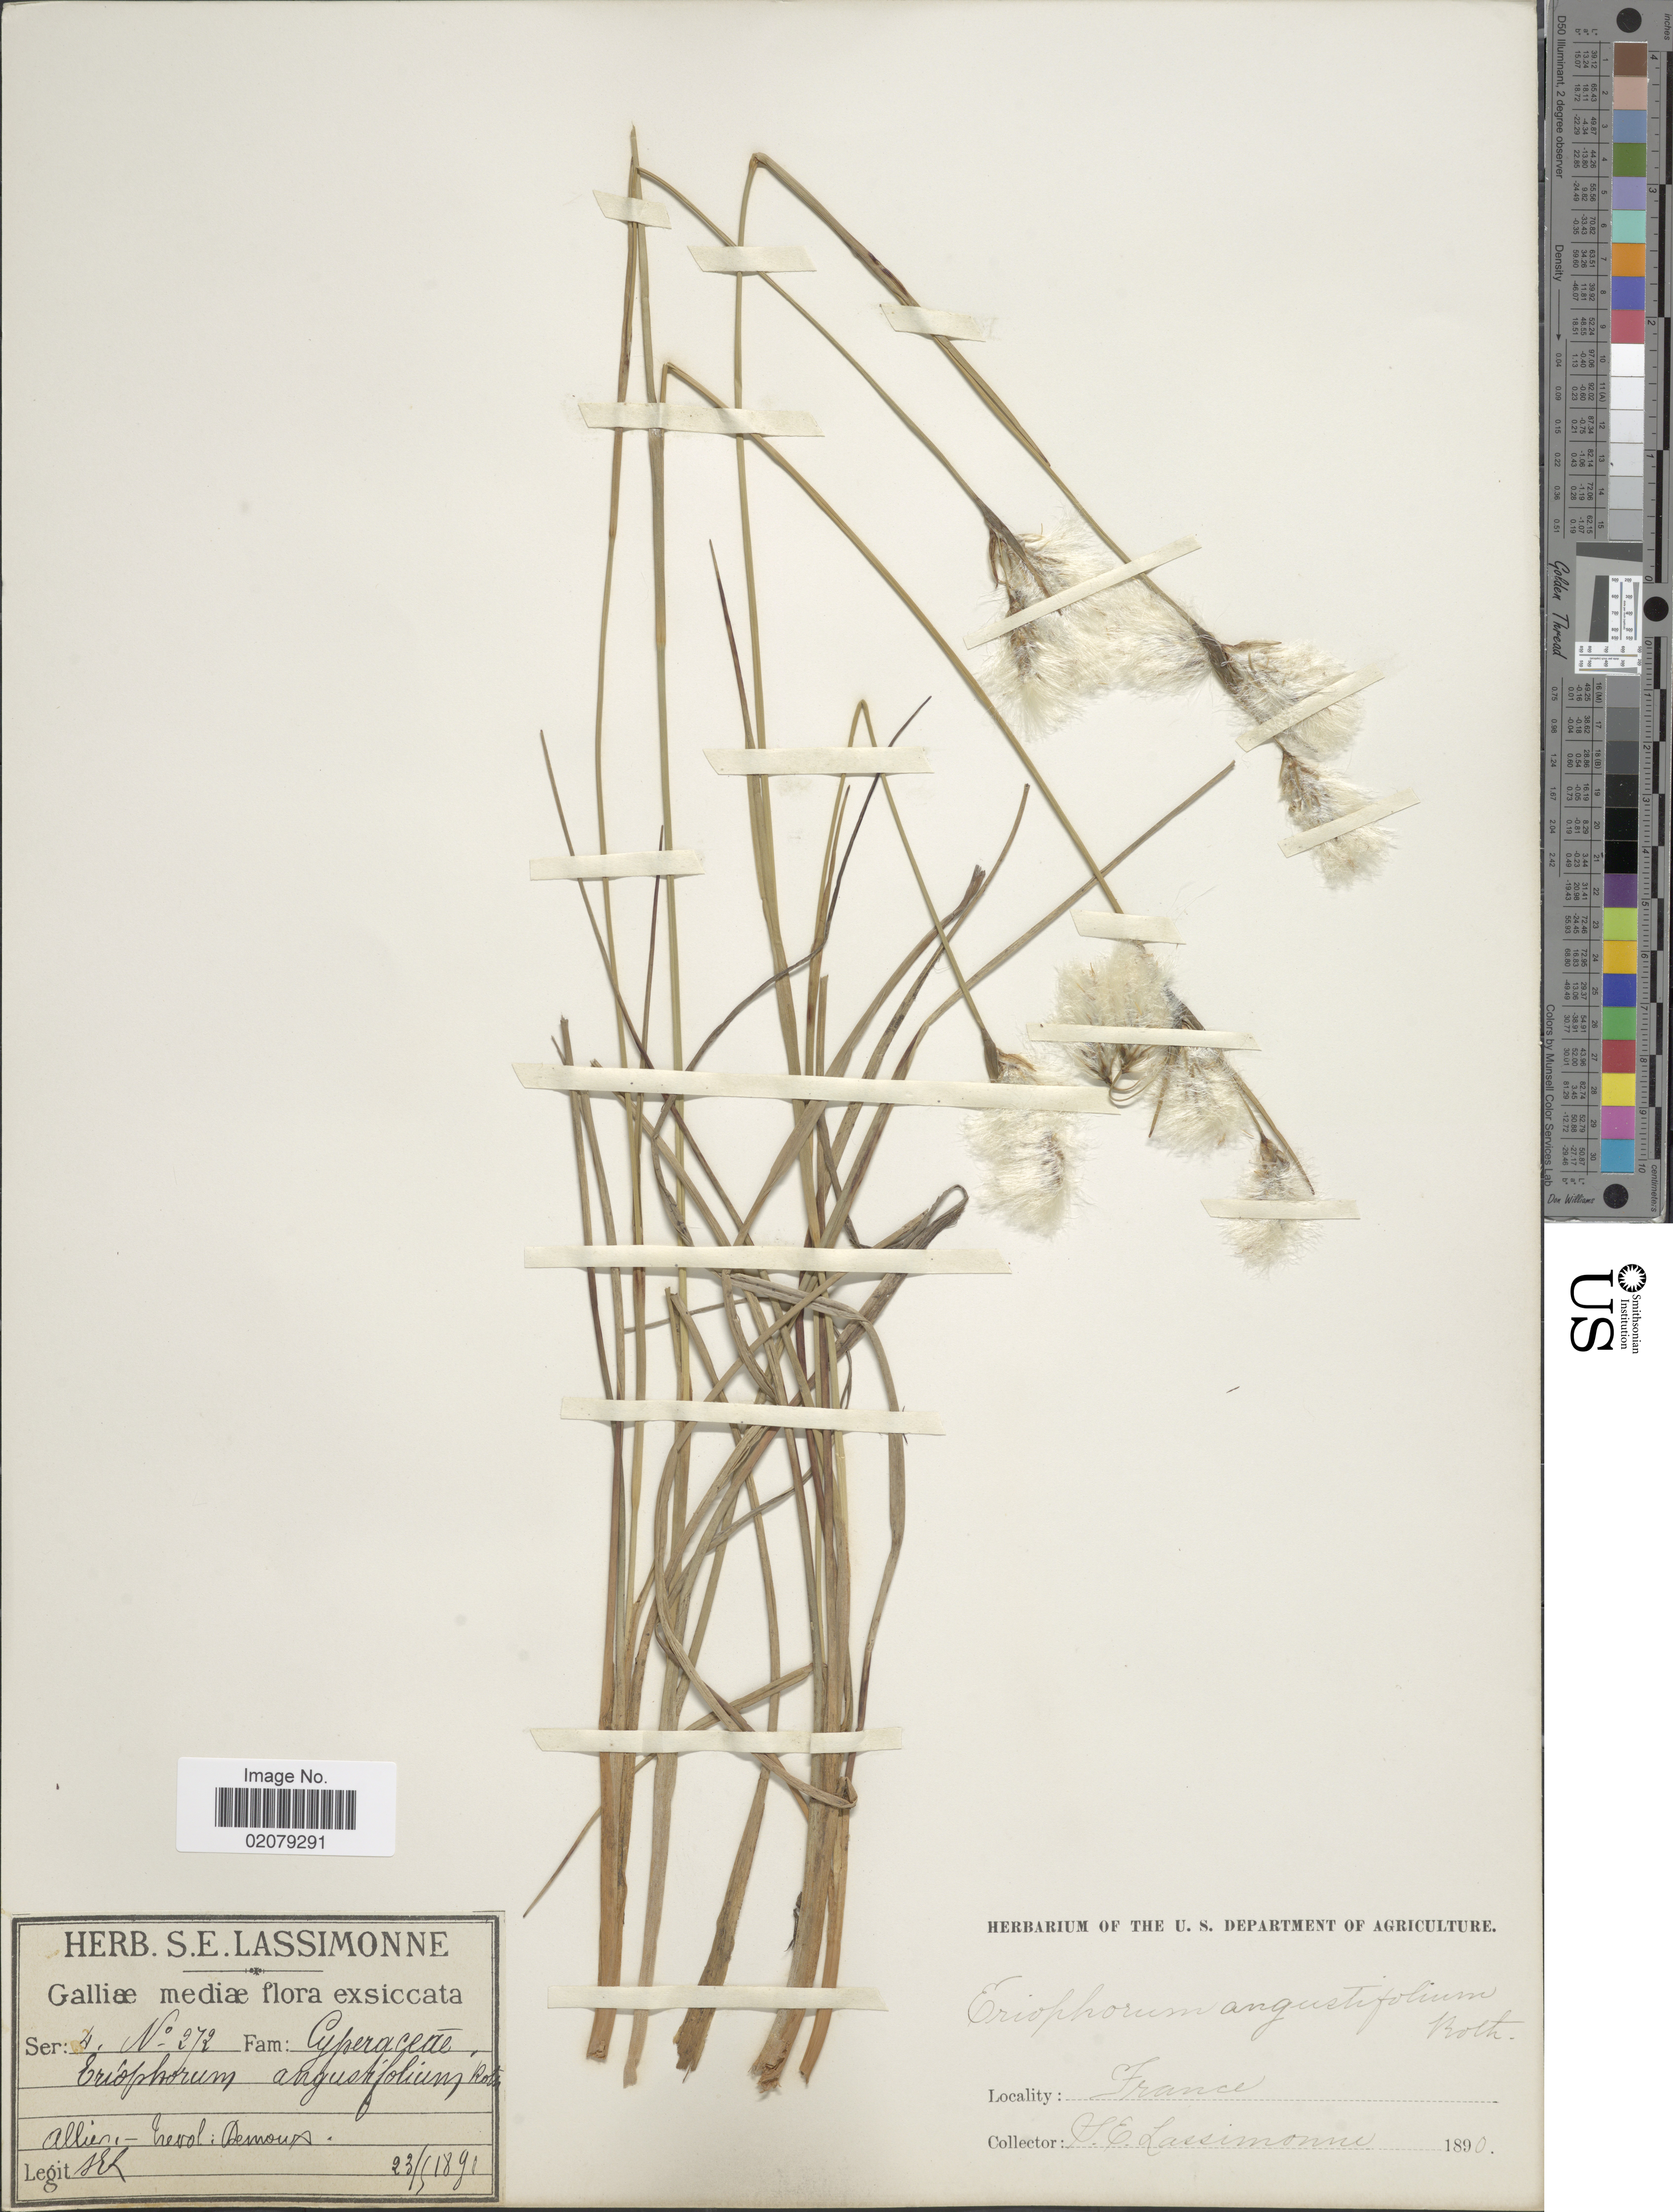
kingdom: Plantae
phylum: Tracheophyta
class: Liliopsida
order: Poales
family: Cyperaceae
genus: Eriophorum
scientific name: Eriophorum angustifolium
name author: Honck.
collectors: S. Lassimonne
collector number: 272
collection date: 1891-09-23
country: France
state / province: Auvergne-Rhône-Alpes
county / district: Allier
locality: Galliæ [France]. Allier - Trevol: Demoux.